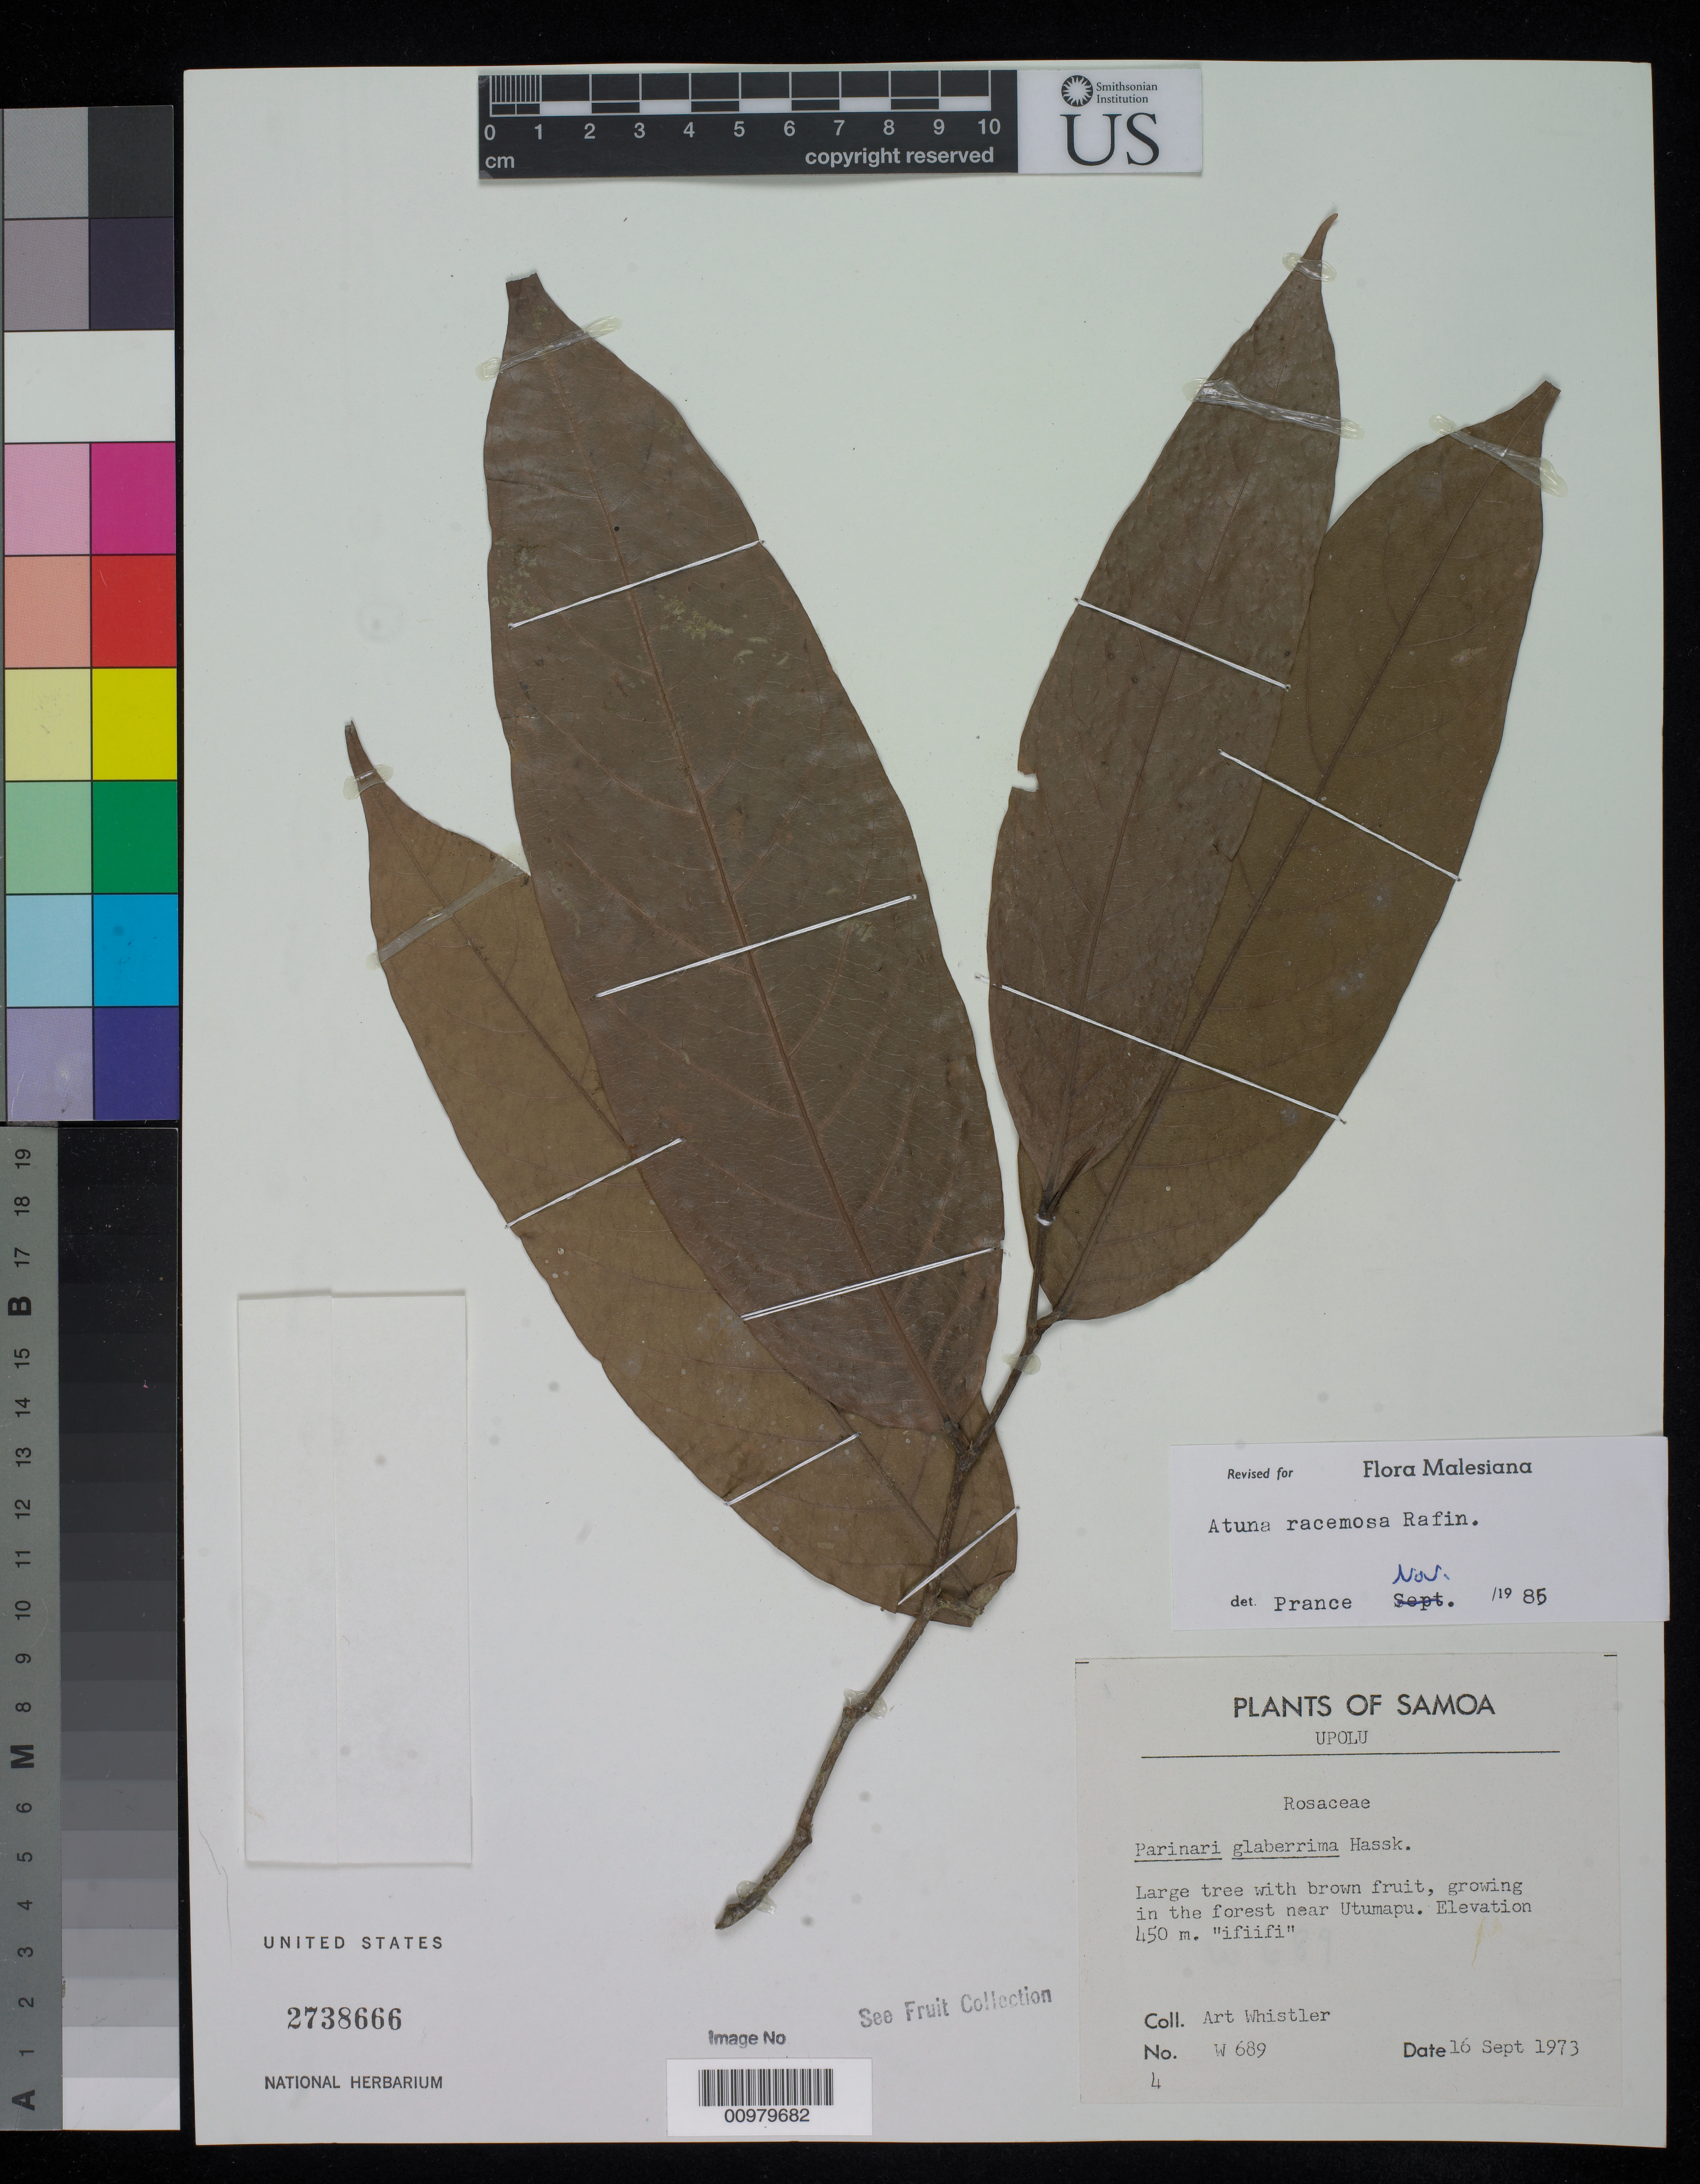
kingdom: Plantae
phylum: Tracheophyta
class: Magnoliopsida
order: Malpighiales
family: Chrysobalanaceae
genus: Atuna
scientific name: Atuna racemosa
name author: Raf.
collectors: A. Whistler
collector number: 689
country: Samoa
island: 'Upolu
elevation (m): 450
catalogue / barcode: US 2738666